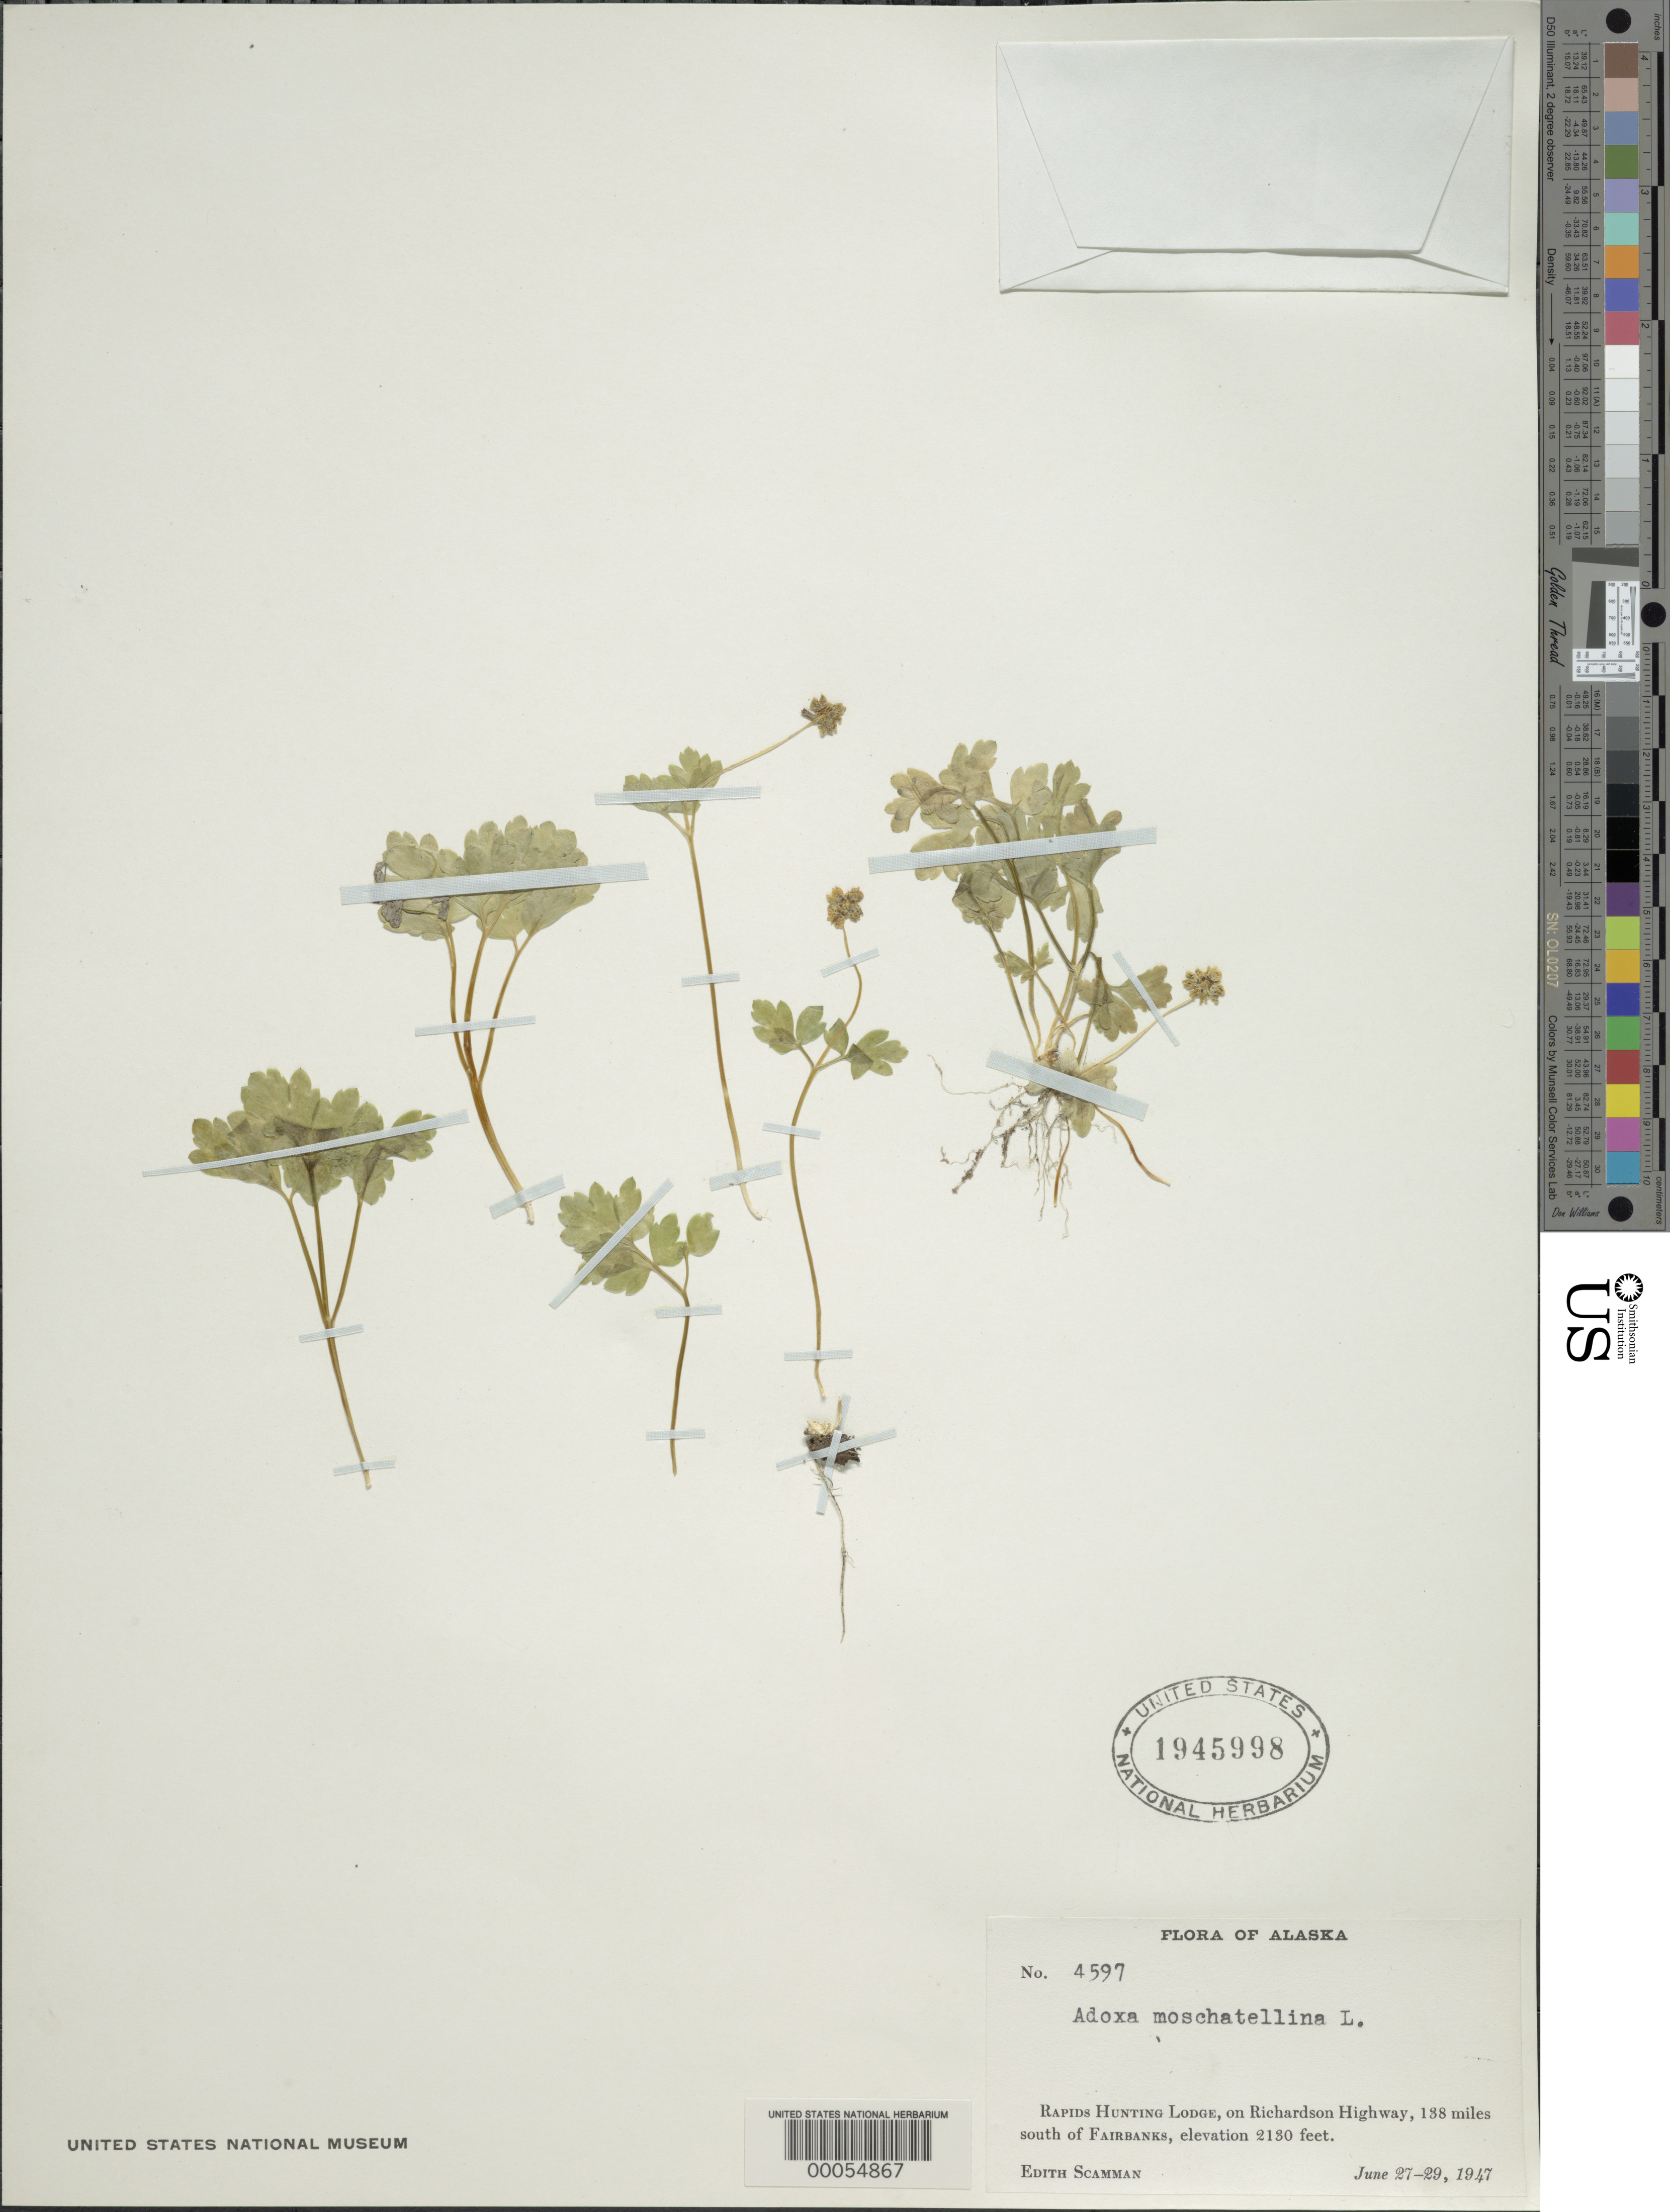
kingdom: Plantae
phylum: Tracheophyta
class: Magnoliopsida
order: Dipsacales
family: Viburnaceae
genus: Adoxa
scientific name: Adoxa moschatellina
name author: L.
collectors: E. Scamman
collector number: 4597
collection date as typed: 27 Jun 1947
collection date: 1947-06-27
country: United States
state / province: Alaska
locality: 188 mi h of fairbanks, rapids hunting lodge, on richards highway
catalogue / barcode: US 1945998